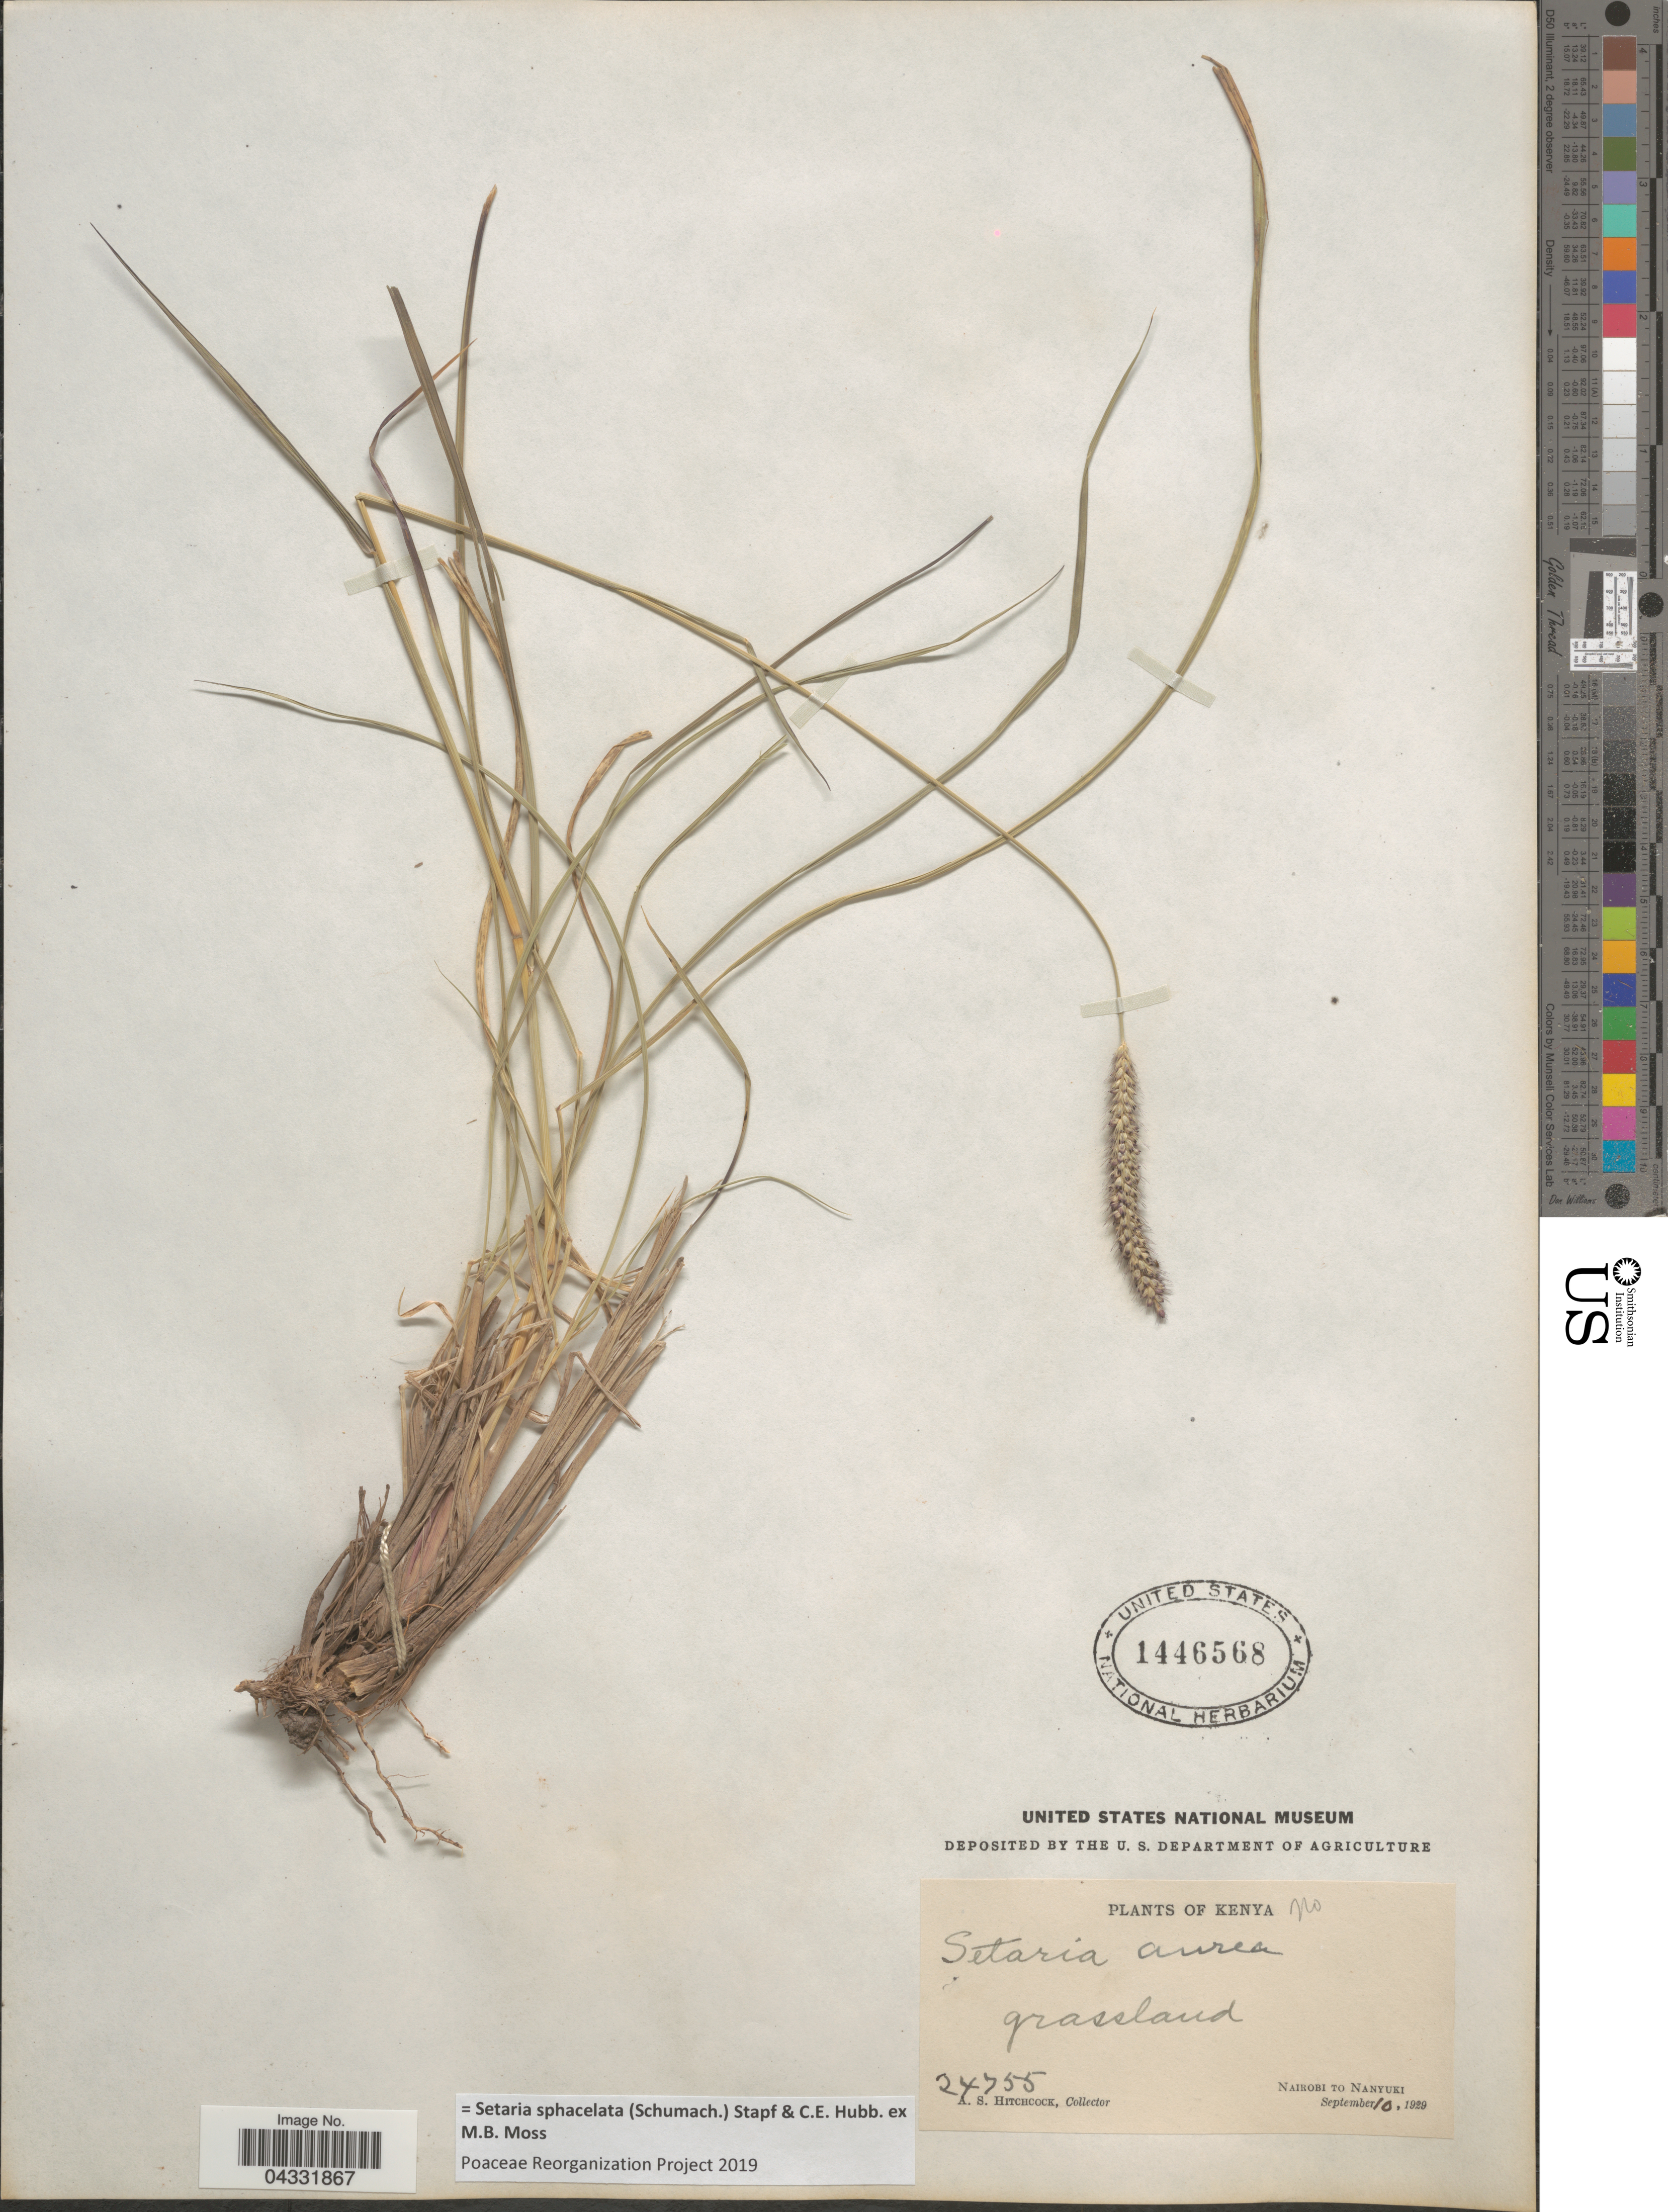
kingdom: Plantae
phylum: Tracheophyta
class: Liliopsida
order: Poales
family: Poaceae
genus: Setaria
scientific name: Setaria sphacelata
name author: (Schumach.) Stapf & Hubb. ex Moss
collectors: A. S. Hitchcock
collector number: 24755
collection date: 1929-09-10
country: Kenya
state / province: Nairobi Area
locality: Nairobi to Nanyuki.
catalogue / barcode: US 1446568